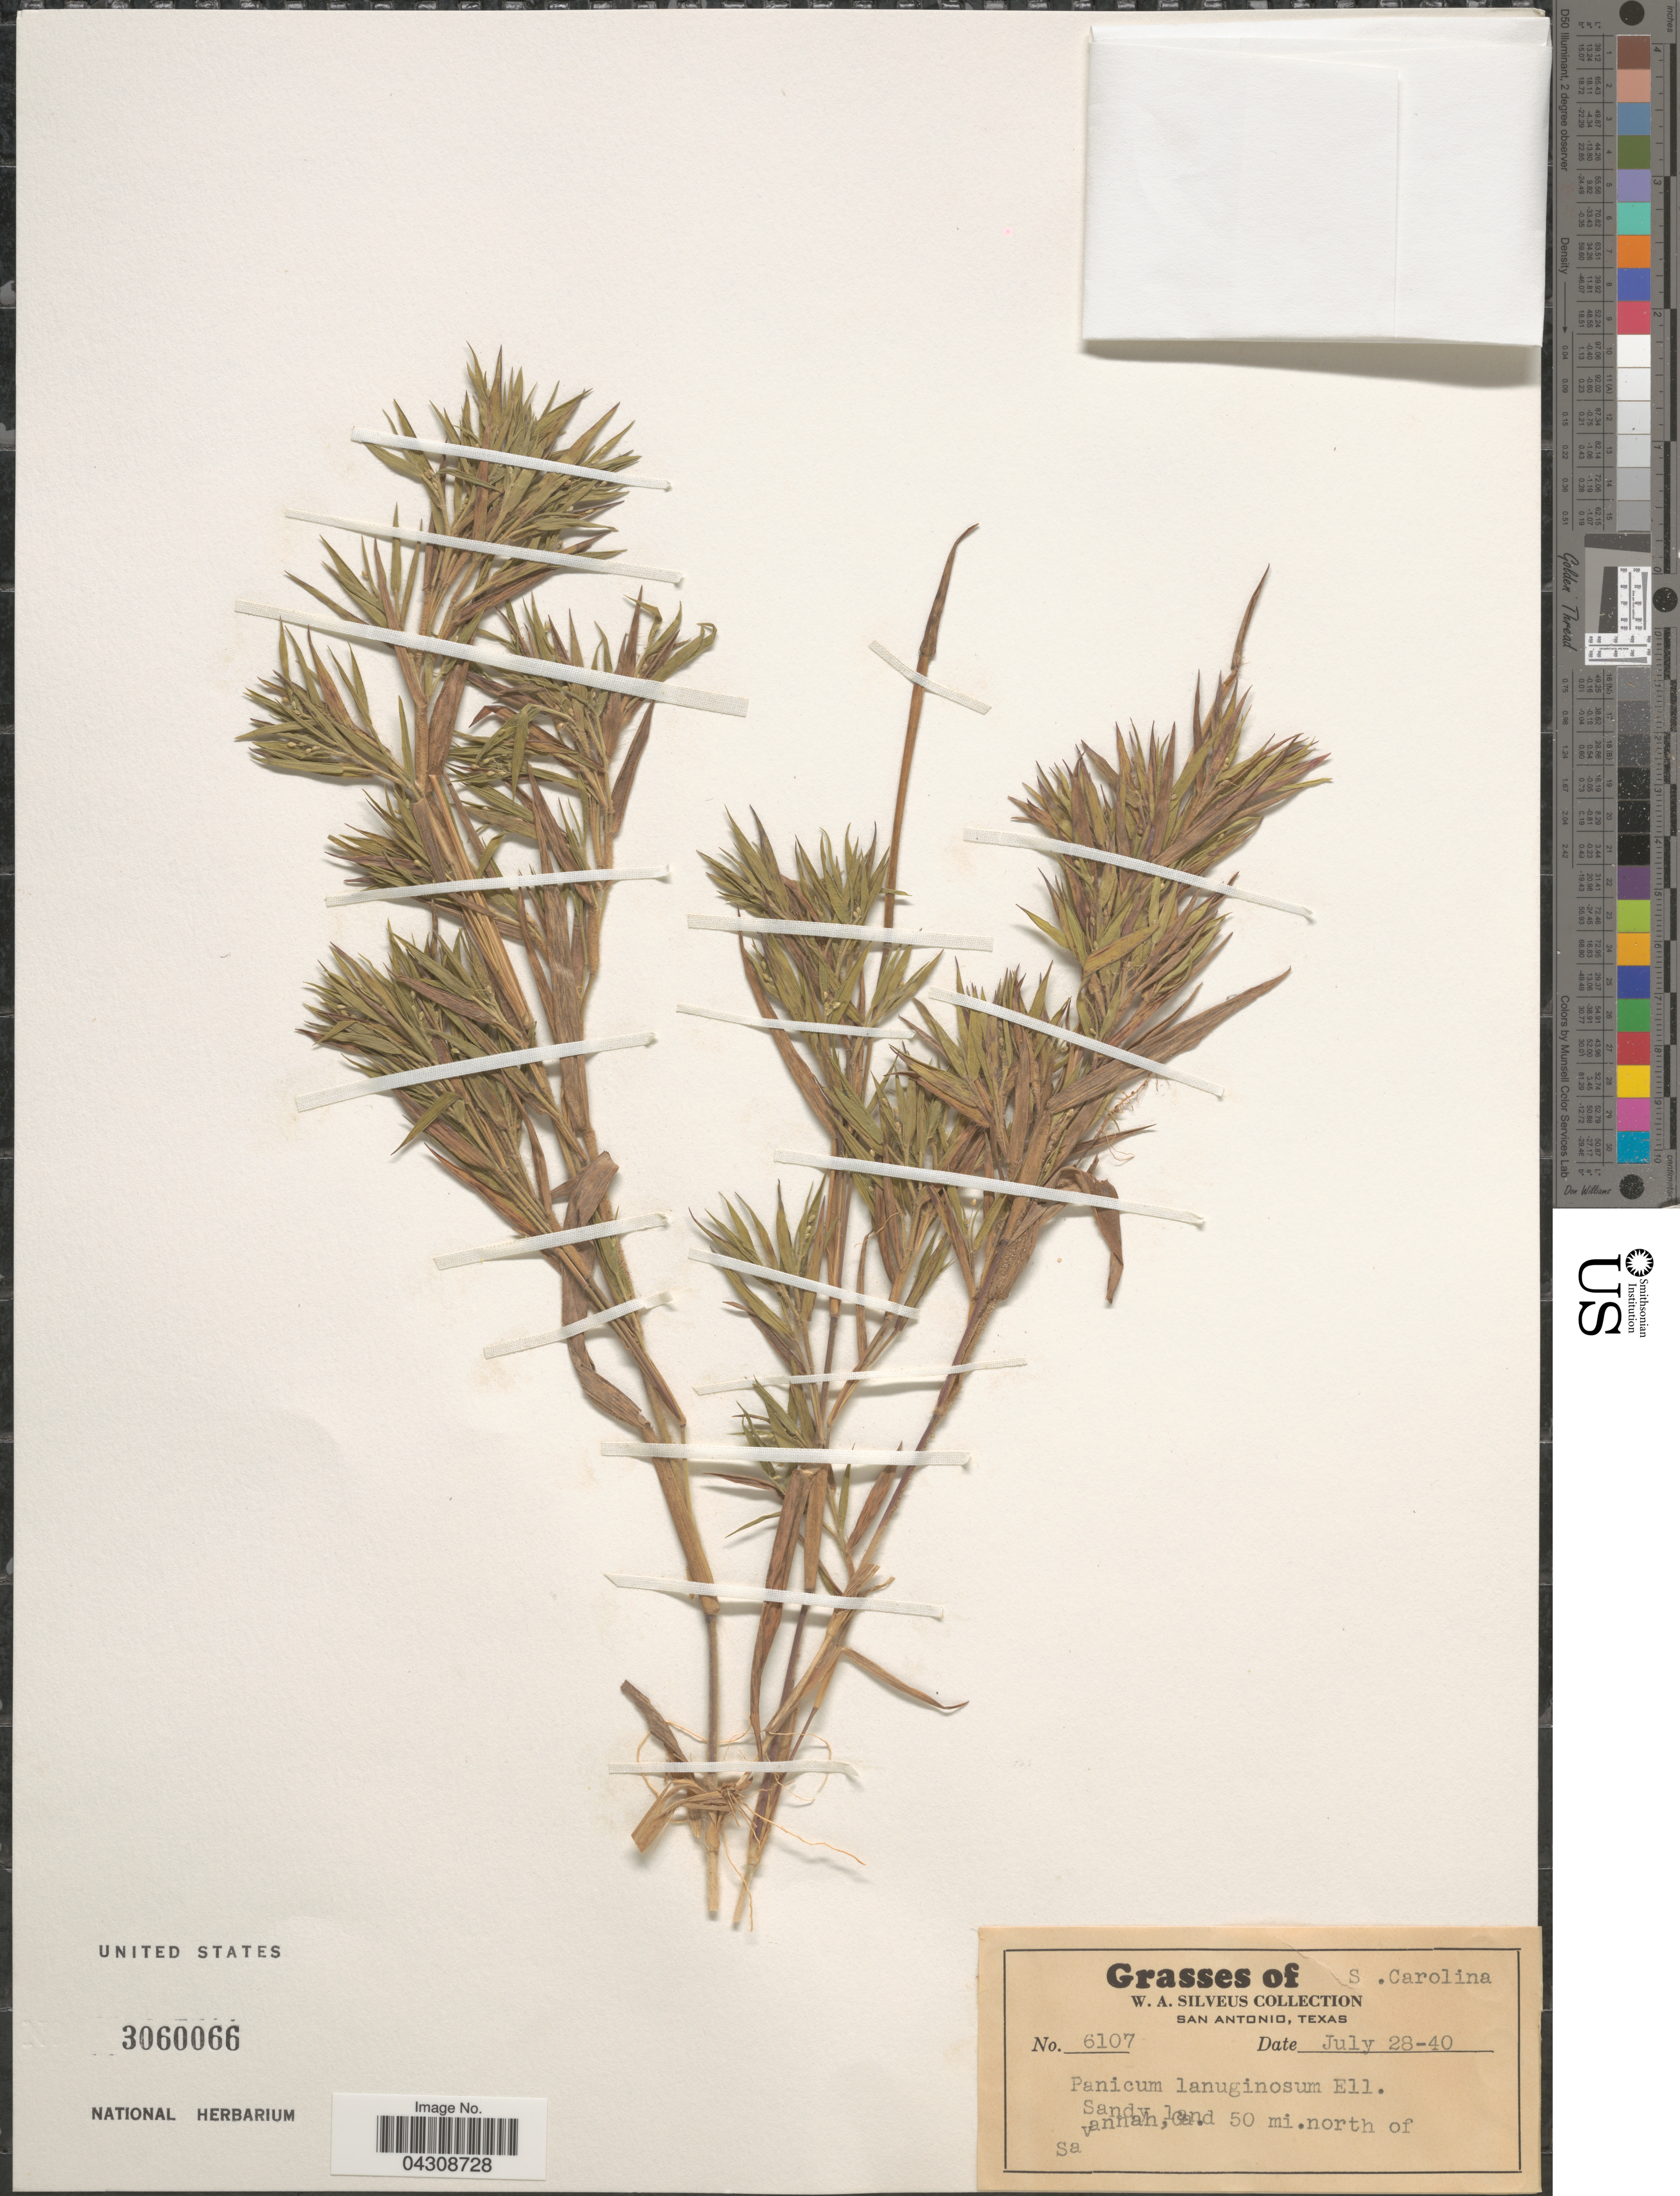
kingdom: Plantae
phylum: Tracheophyta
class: Liliopsida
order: Poales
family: Poaceae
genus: Dichanthelium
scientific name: Dichanthelium acuminatum var. acuminatum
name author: (Sw.) Gould & C.A. Clark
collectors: W. Silveus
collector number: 6107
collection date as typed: Transcribed d/m/y: 28/7/40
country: United States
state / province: South Carolina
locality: Sandy land 50 mi. north of Savannah, Ga.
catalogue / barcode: US 3060066